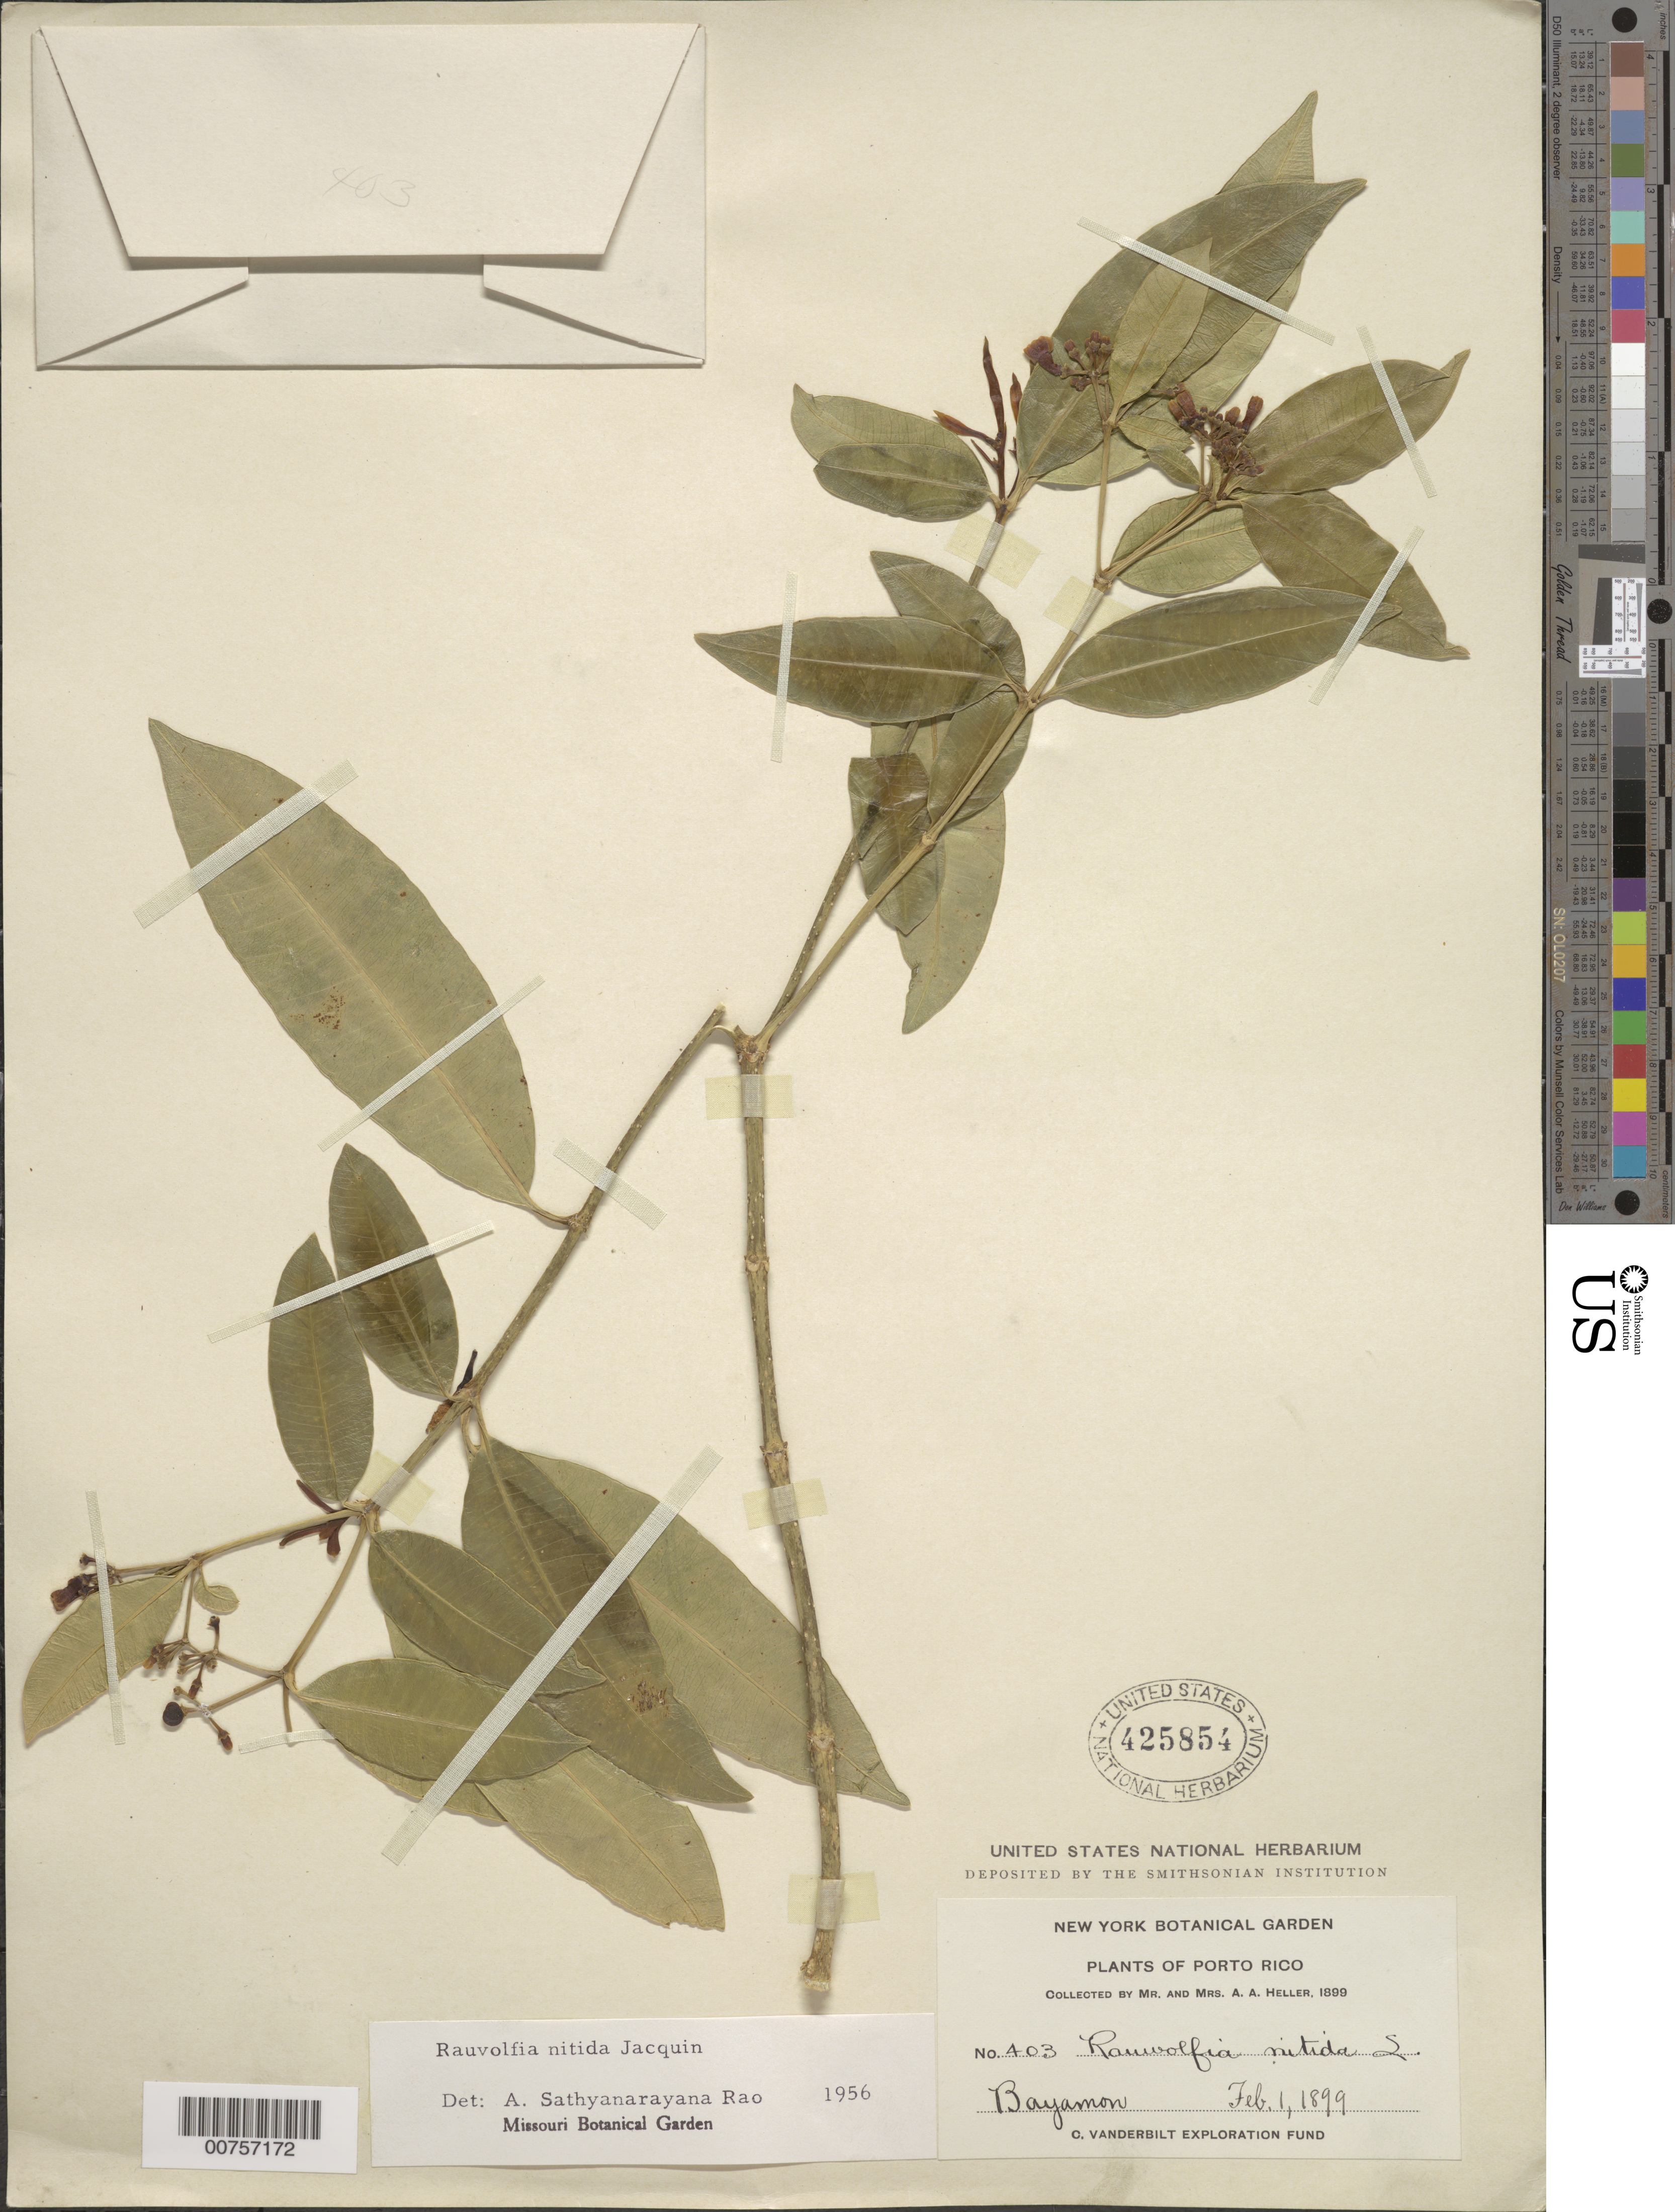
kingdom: Plantae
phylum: Tracheophyta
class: Magnoliopsida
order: Gentianales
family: Apocynaceae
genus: Rauvolfia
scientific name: Rauvolfia nitida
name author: Jacq.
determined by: Rao, A. S.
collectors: A. A. Heller & E. G. Heller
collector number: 403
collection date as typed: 01 Feb 1899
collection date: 1899-02-01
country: Puerto Rico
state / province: Bayamón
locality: Bayamón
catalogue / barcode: US 425854